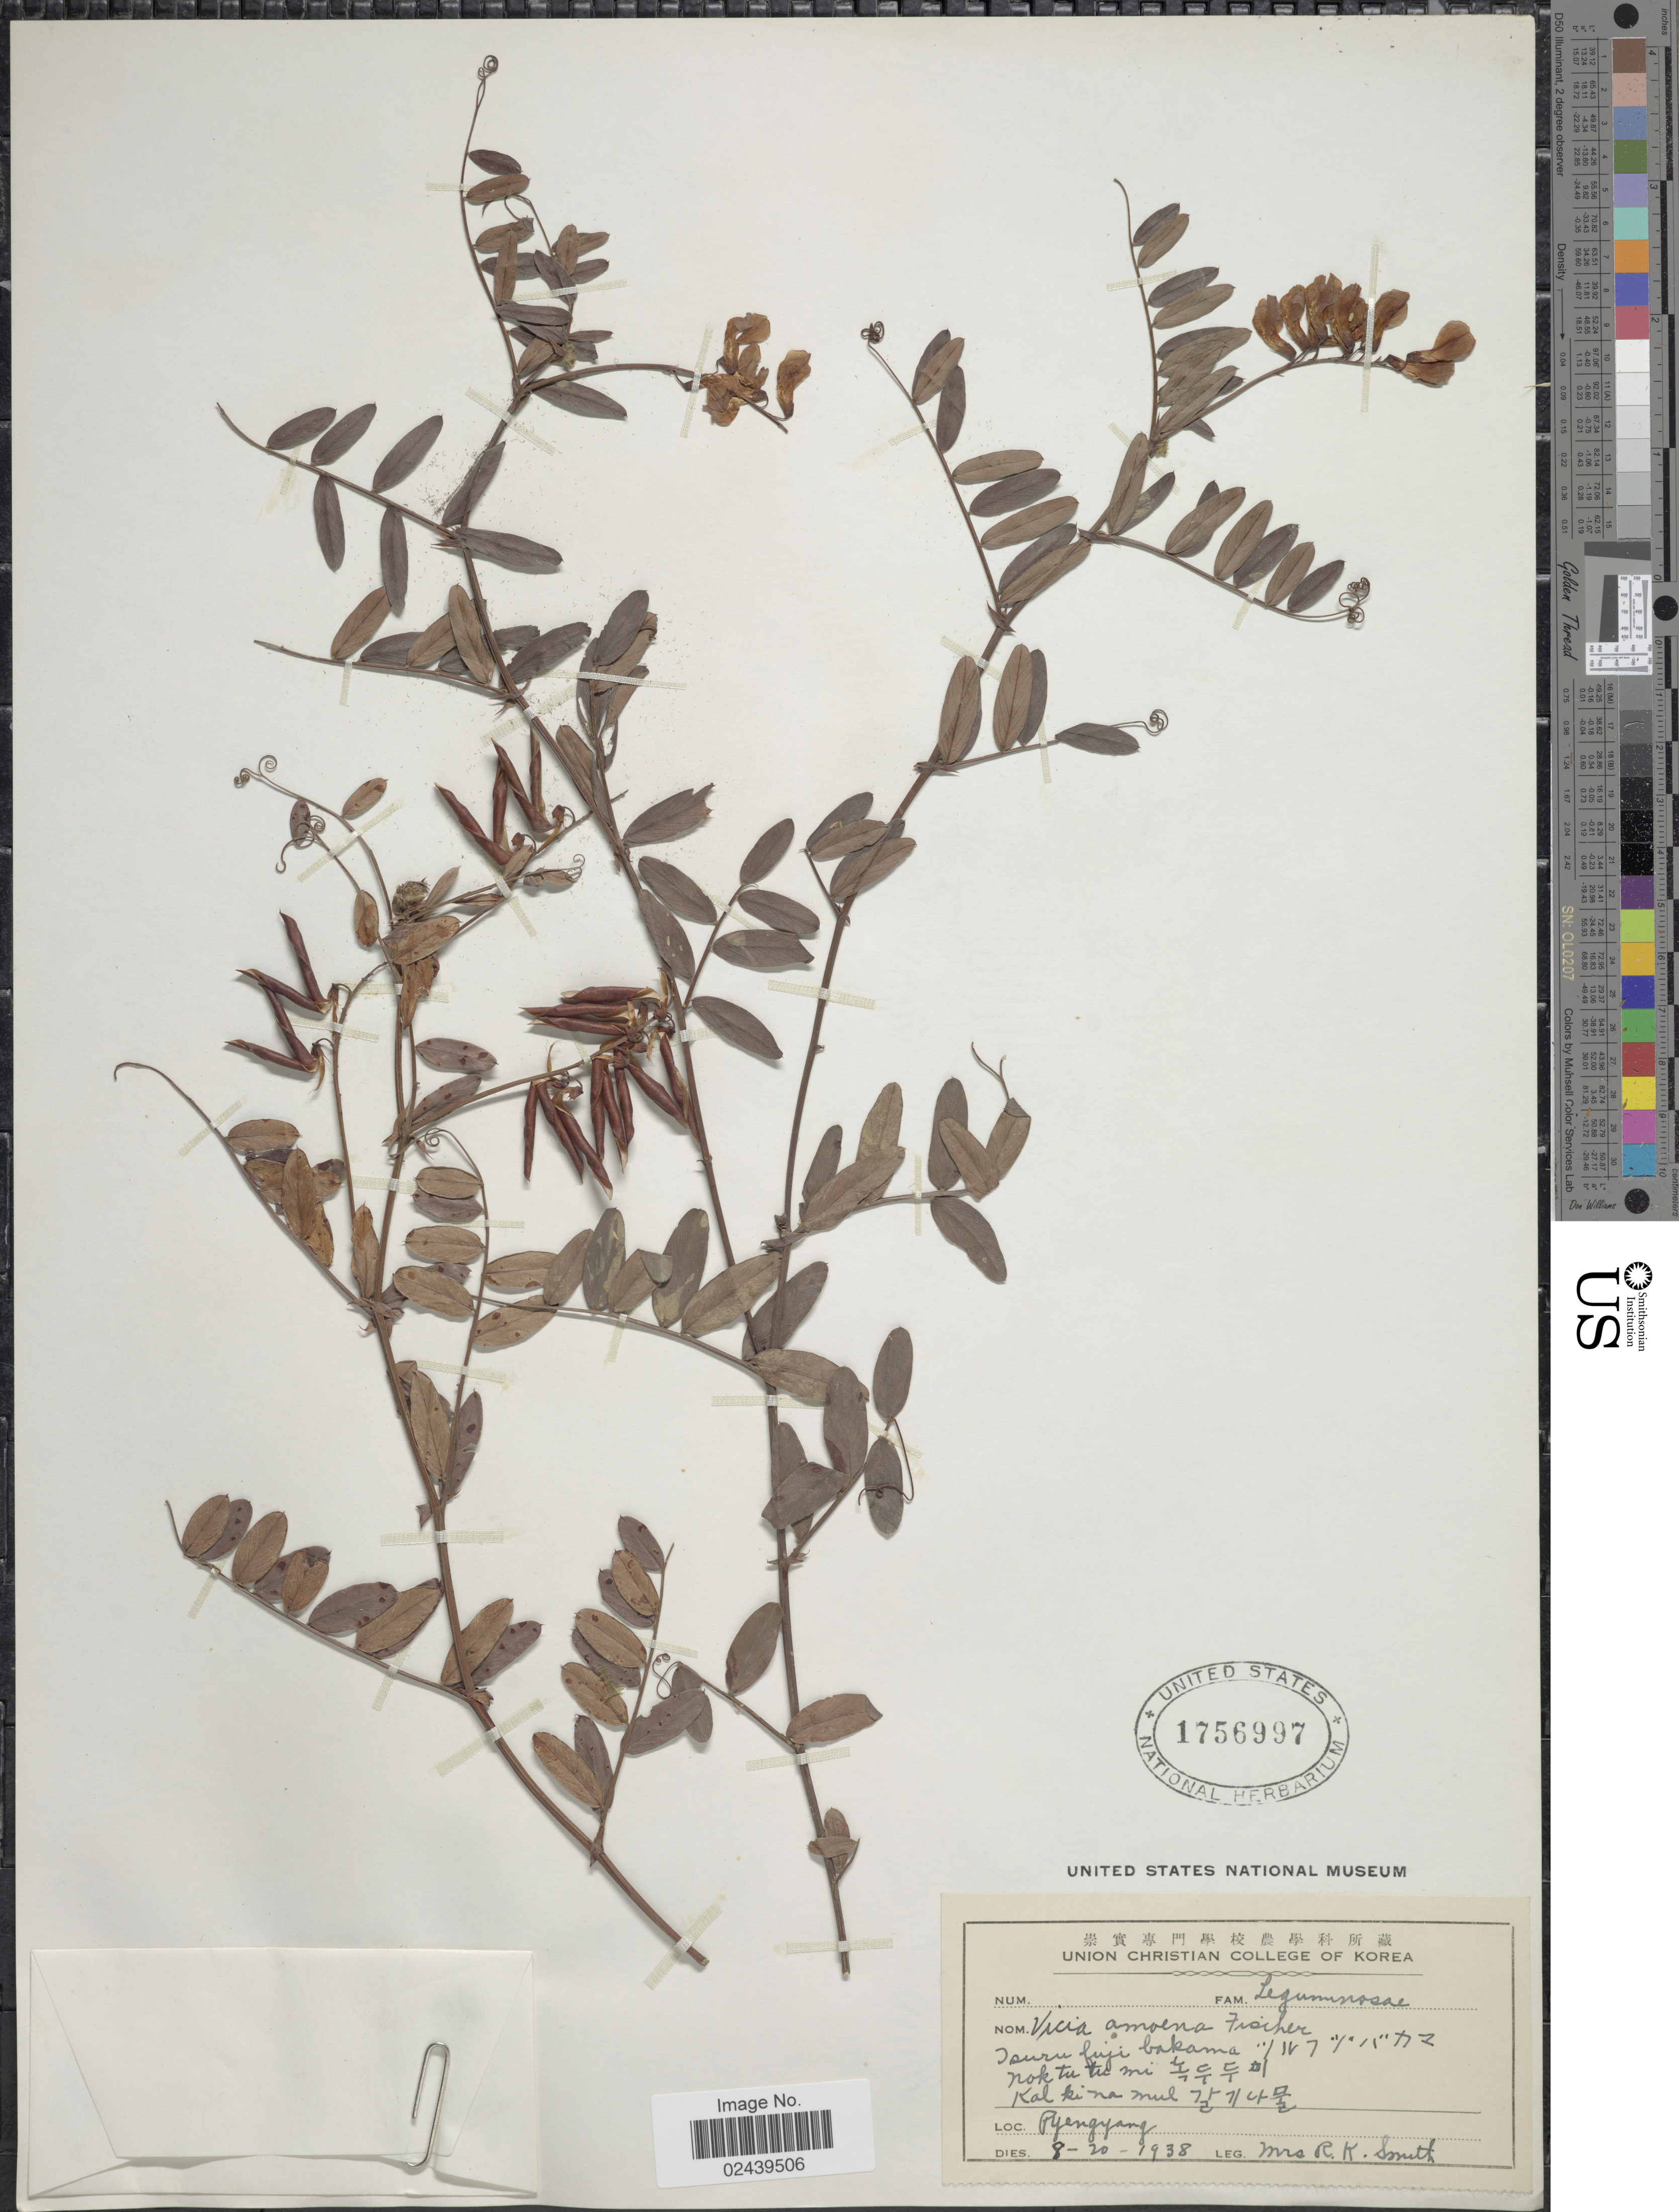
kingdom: Plantae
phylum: Tracheophyta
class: Magnoliopsida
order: Fabales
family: Fabaceae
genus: Vicia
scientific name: Vicia amoena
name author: Fisch. ex Ser.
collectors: Mrs. R. K. Smith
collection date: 1938-08-20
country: North Korea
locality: Pyengyang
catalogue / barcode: US 1756997